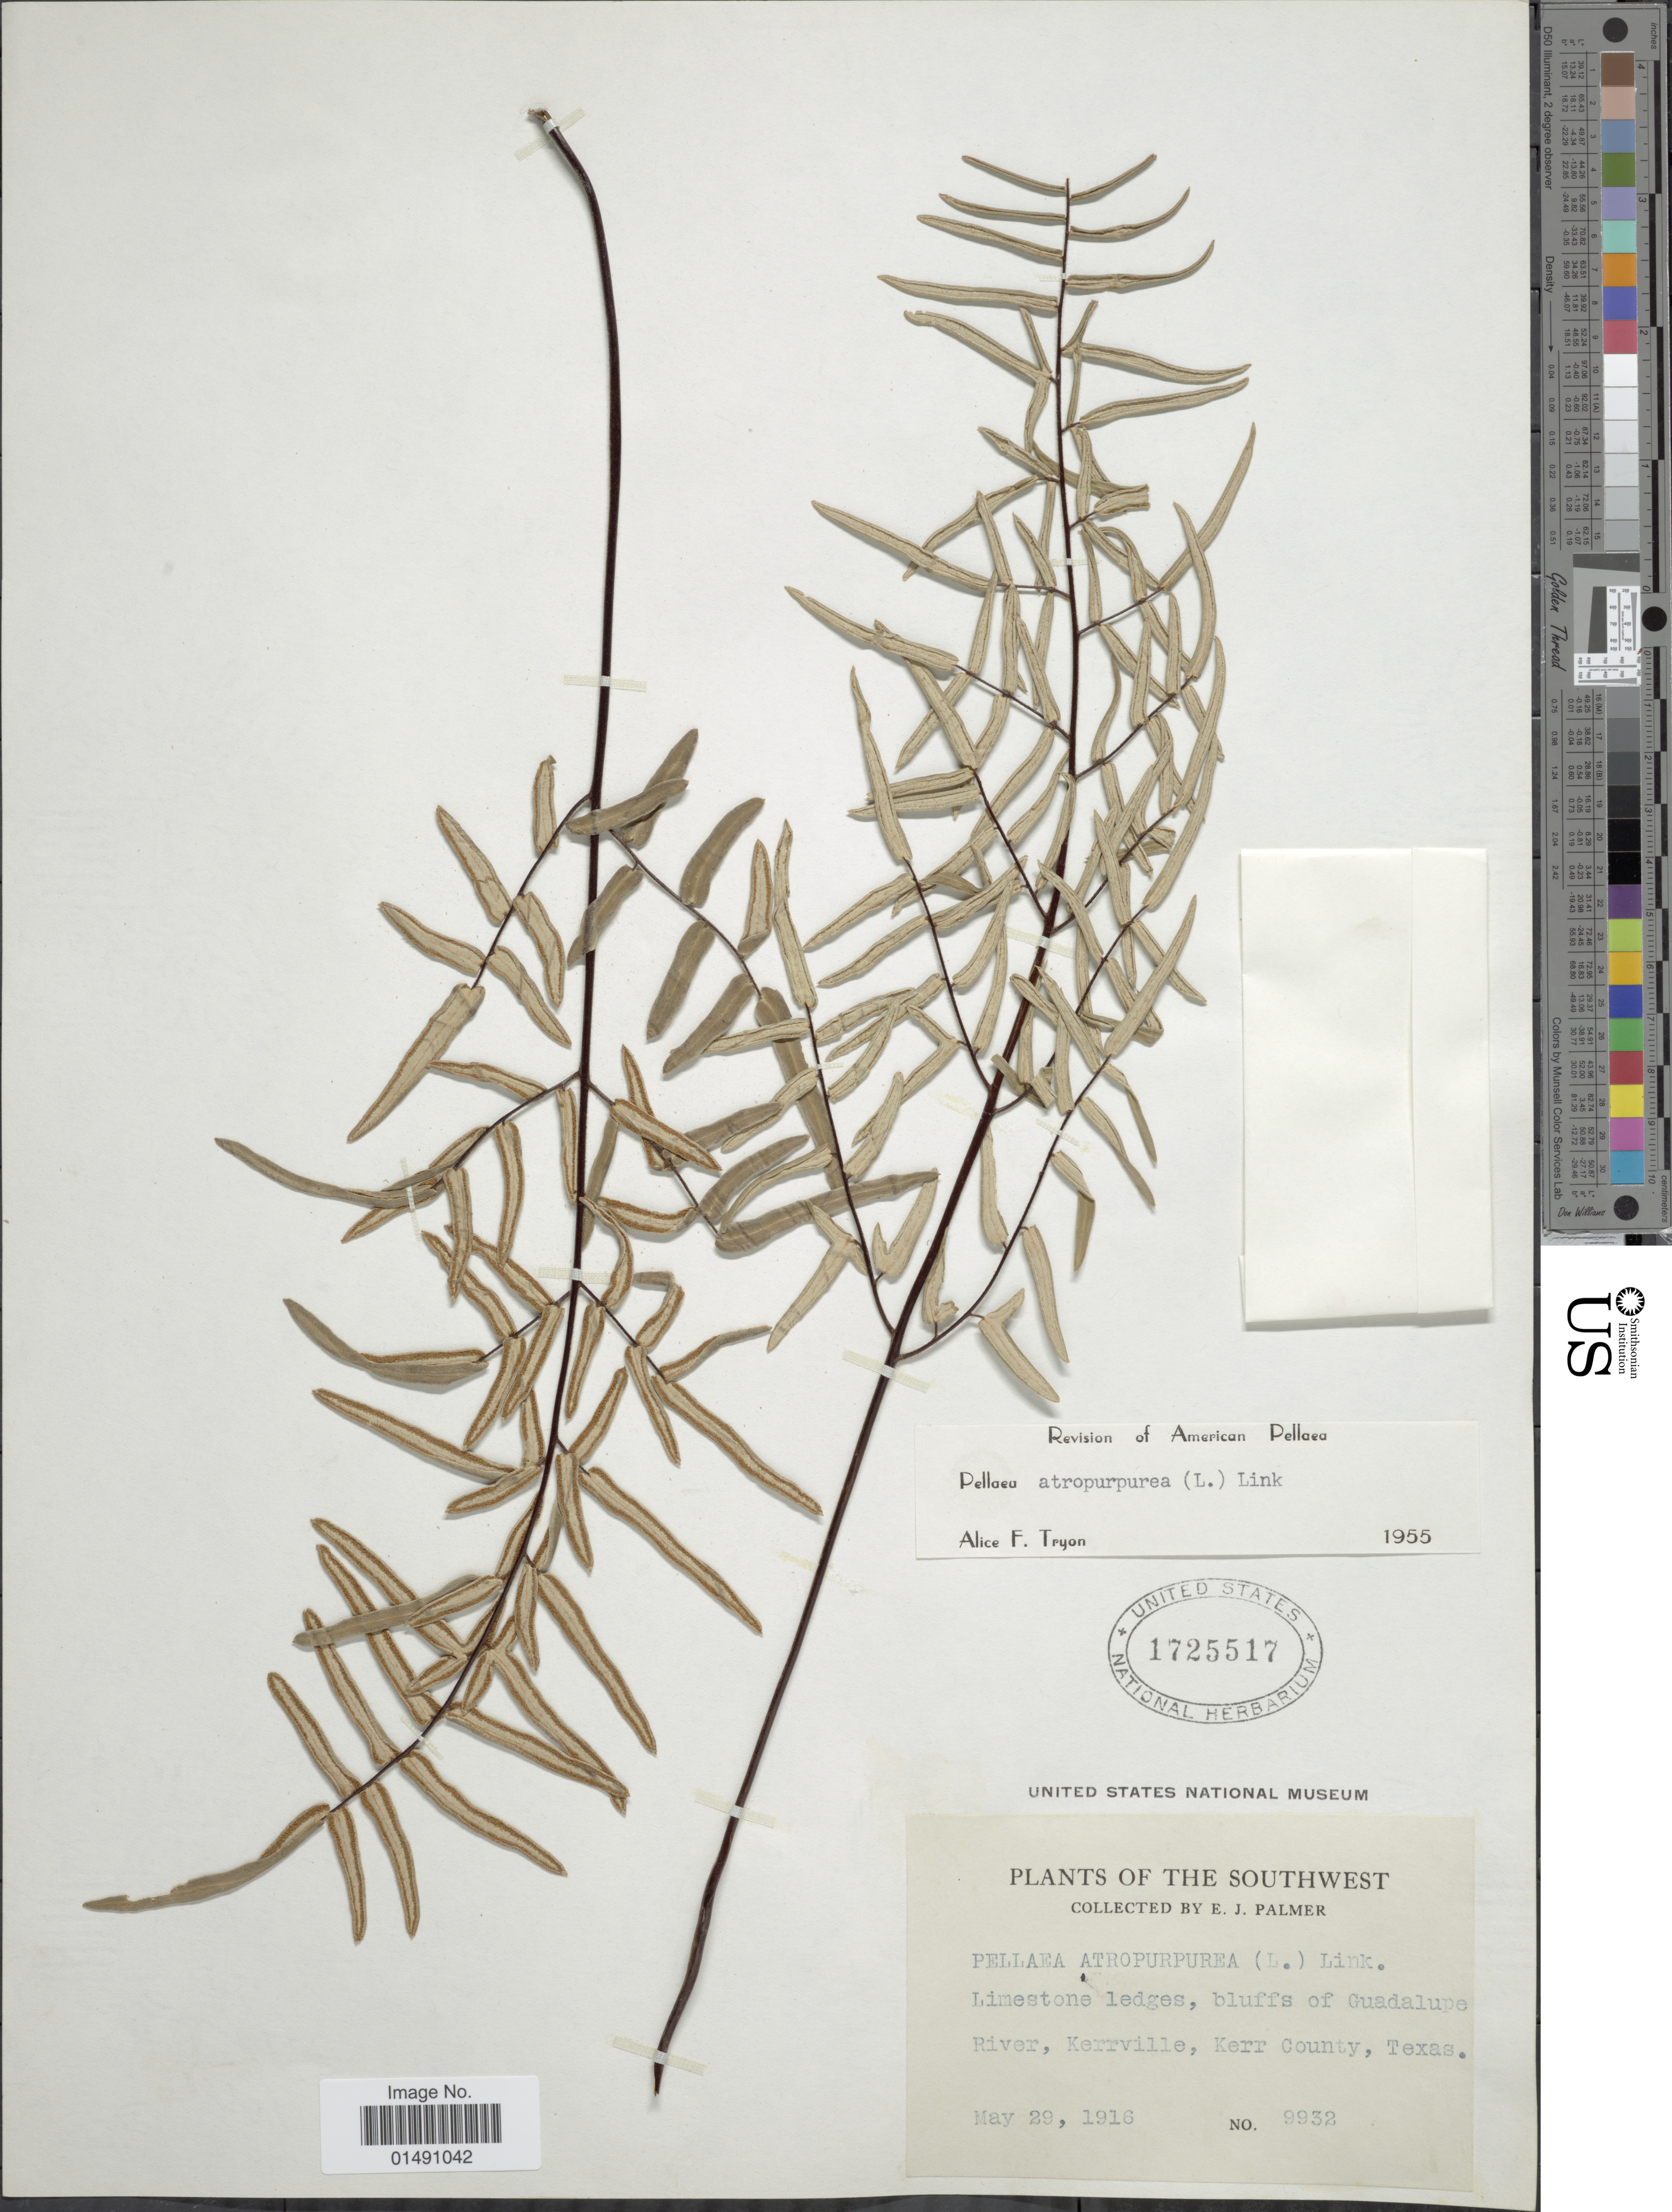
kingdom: Plantae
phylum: Tracheophyta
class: Polypodiopsida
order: Polypodiales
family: Pteridaceae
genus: Pellaea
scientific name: Pellaea atropurpurea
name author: (L.) Link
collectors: E. J. Palmer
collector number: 9932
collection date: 1916-05-29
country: United States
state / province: Texas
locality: The Southwest, Limestone ledges, bluffs of Guadalup River, Kerrville, Kerr County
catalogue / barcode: US 1725517